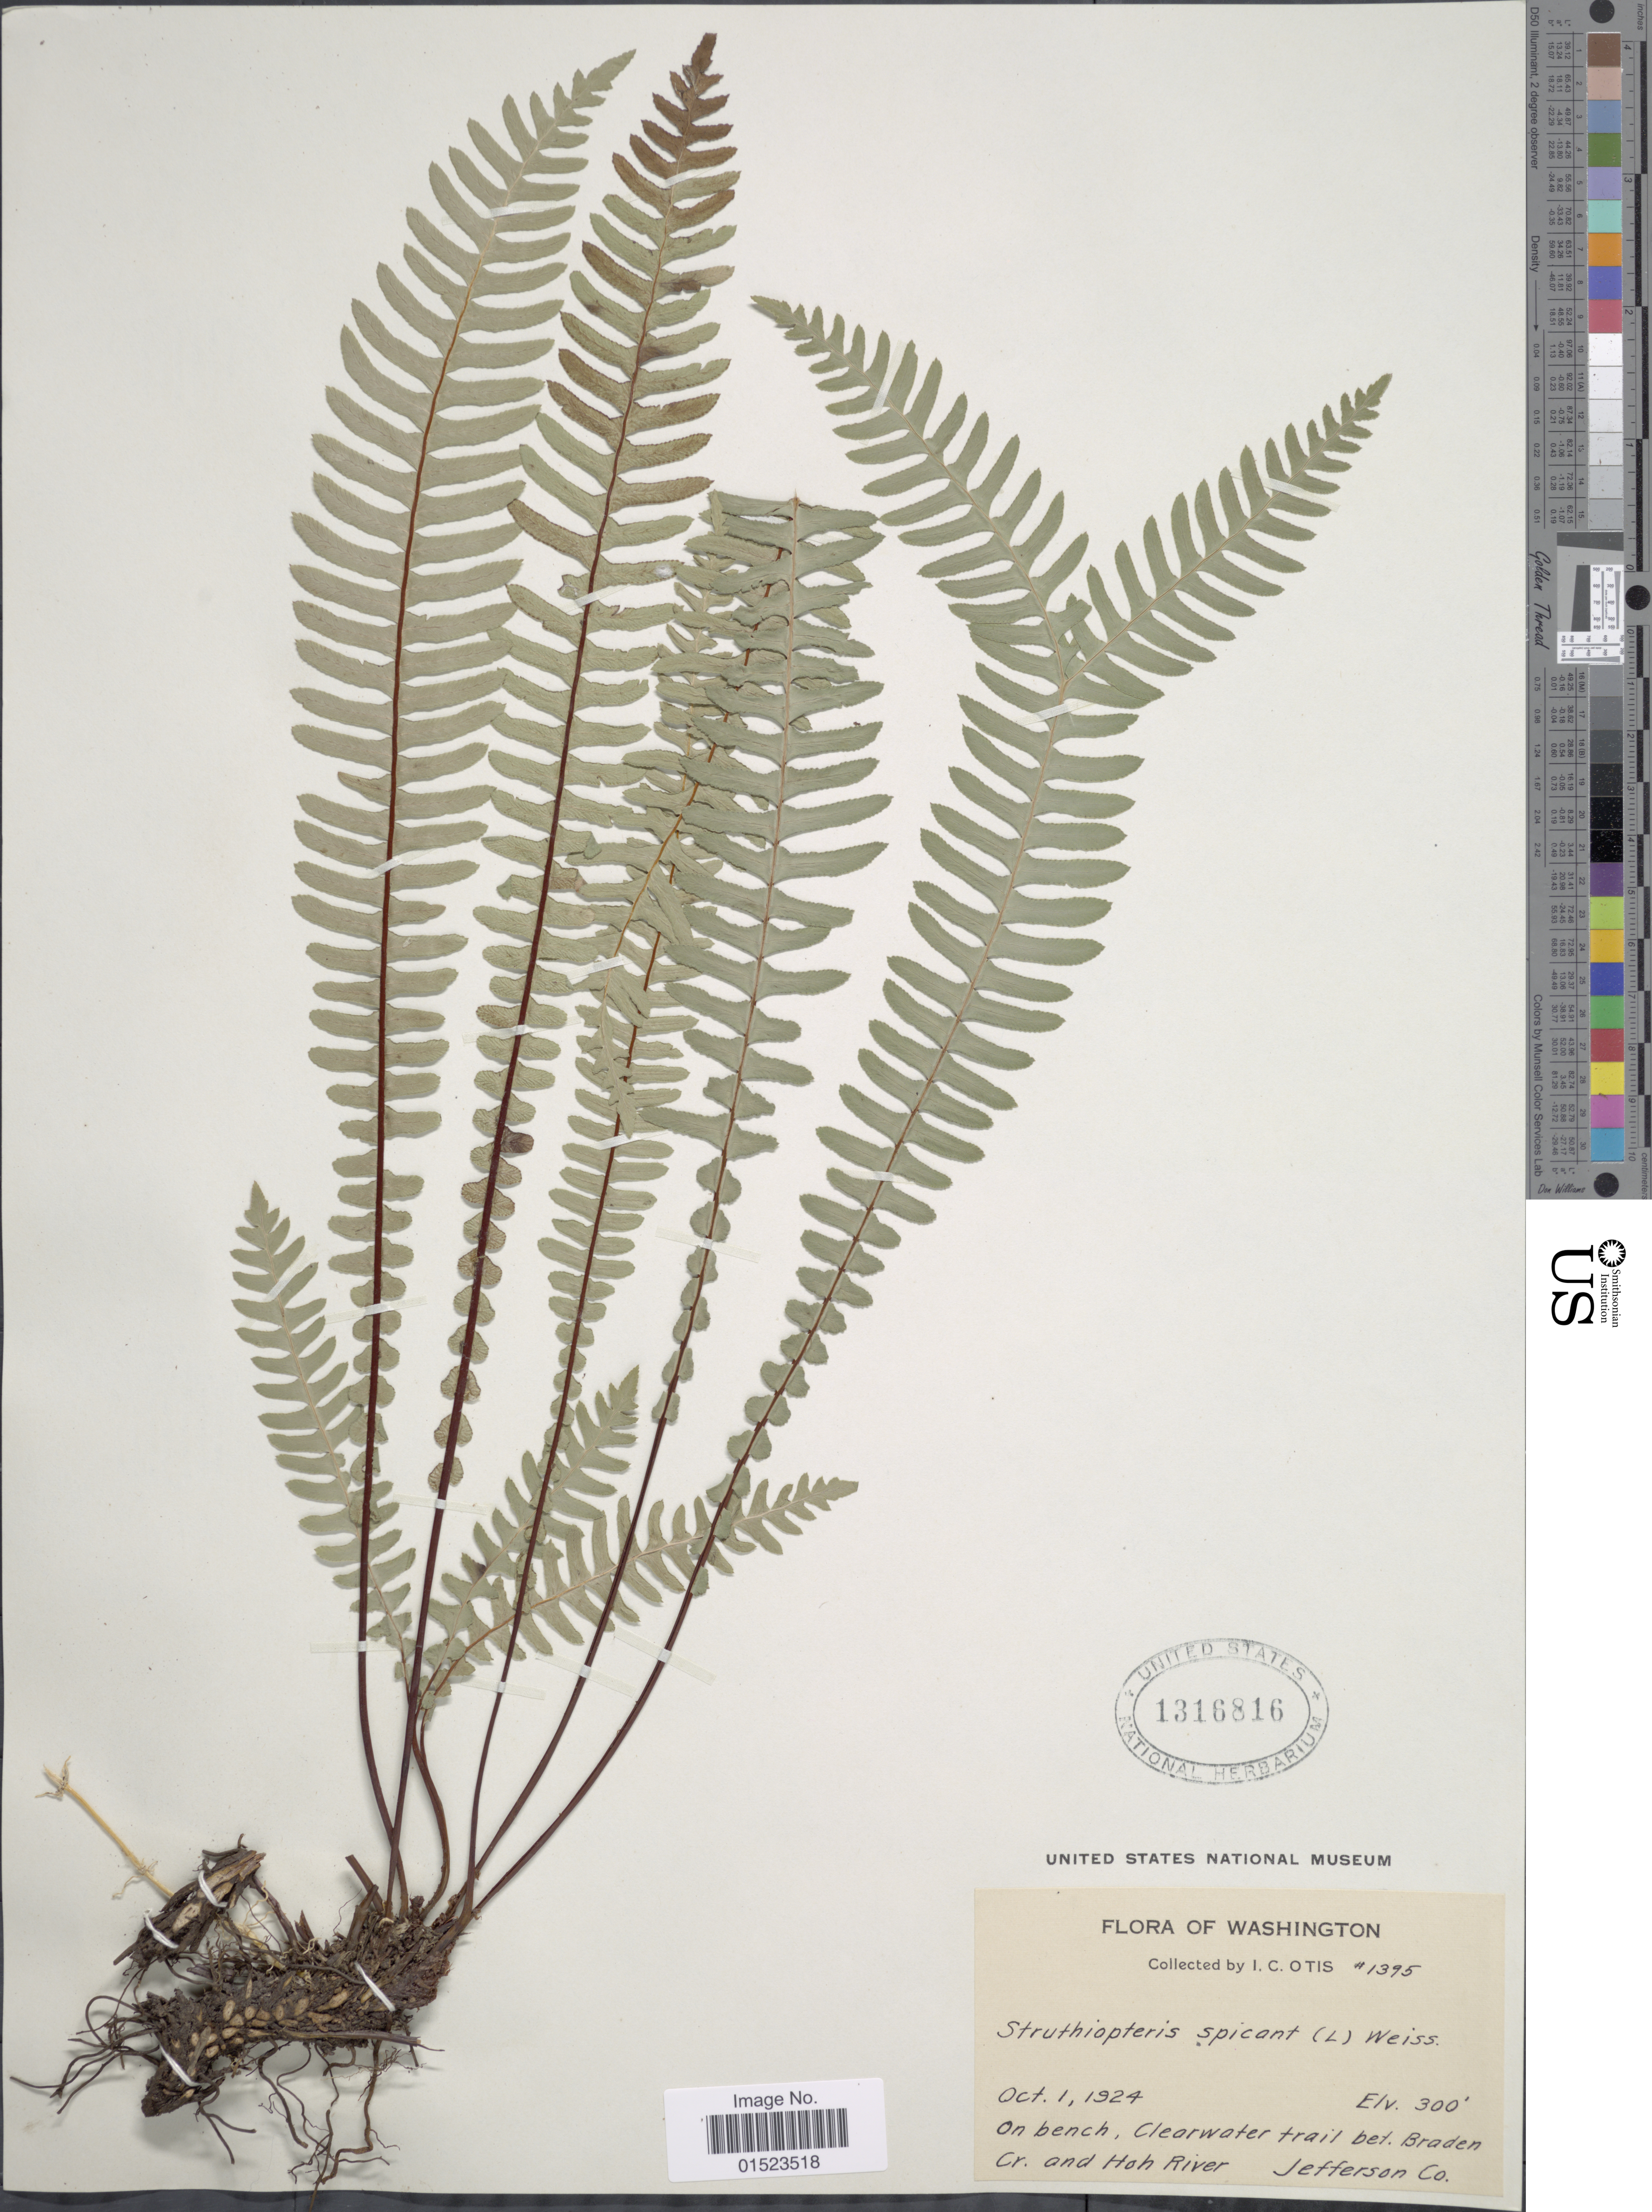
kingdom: Plantae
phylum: Tracheophyta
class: Polypodiopsida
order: Polypodiales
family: Blechnaceae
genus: Blechnum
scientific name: Blechnum spicant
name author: (L.) Sm.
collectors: I. C. Otis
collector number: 1395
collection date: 1924-10-01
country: United States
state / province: Washington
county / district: Jefferson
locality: On bench, Clearwater trail bet. Braden Cr. and Hoh River, Jefferson Co.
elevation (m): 91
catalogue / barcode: US 1316816